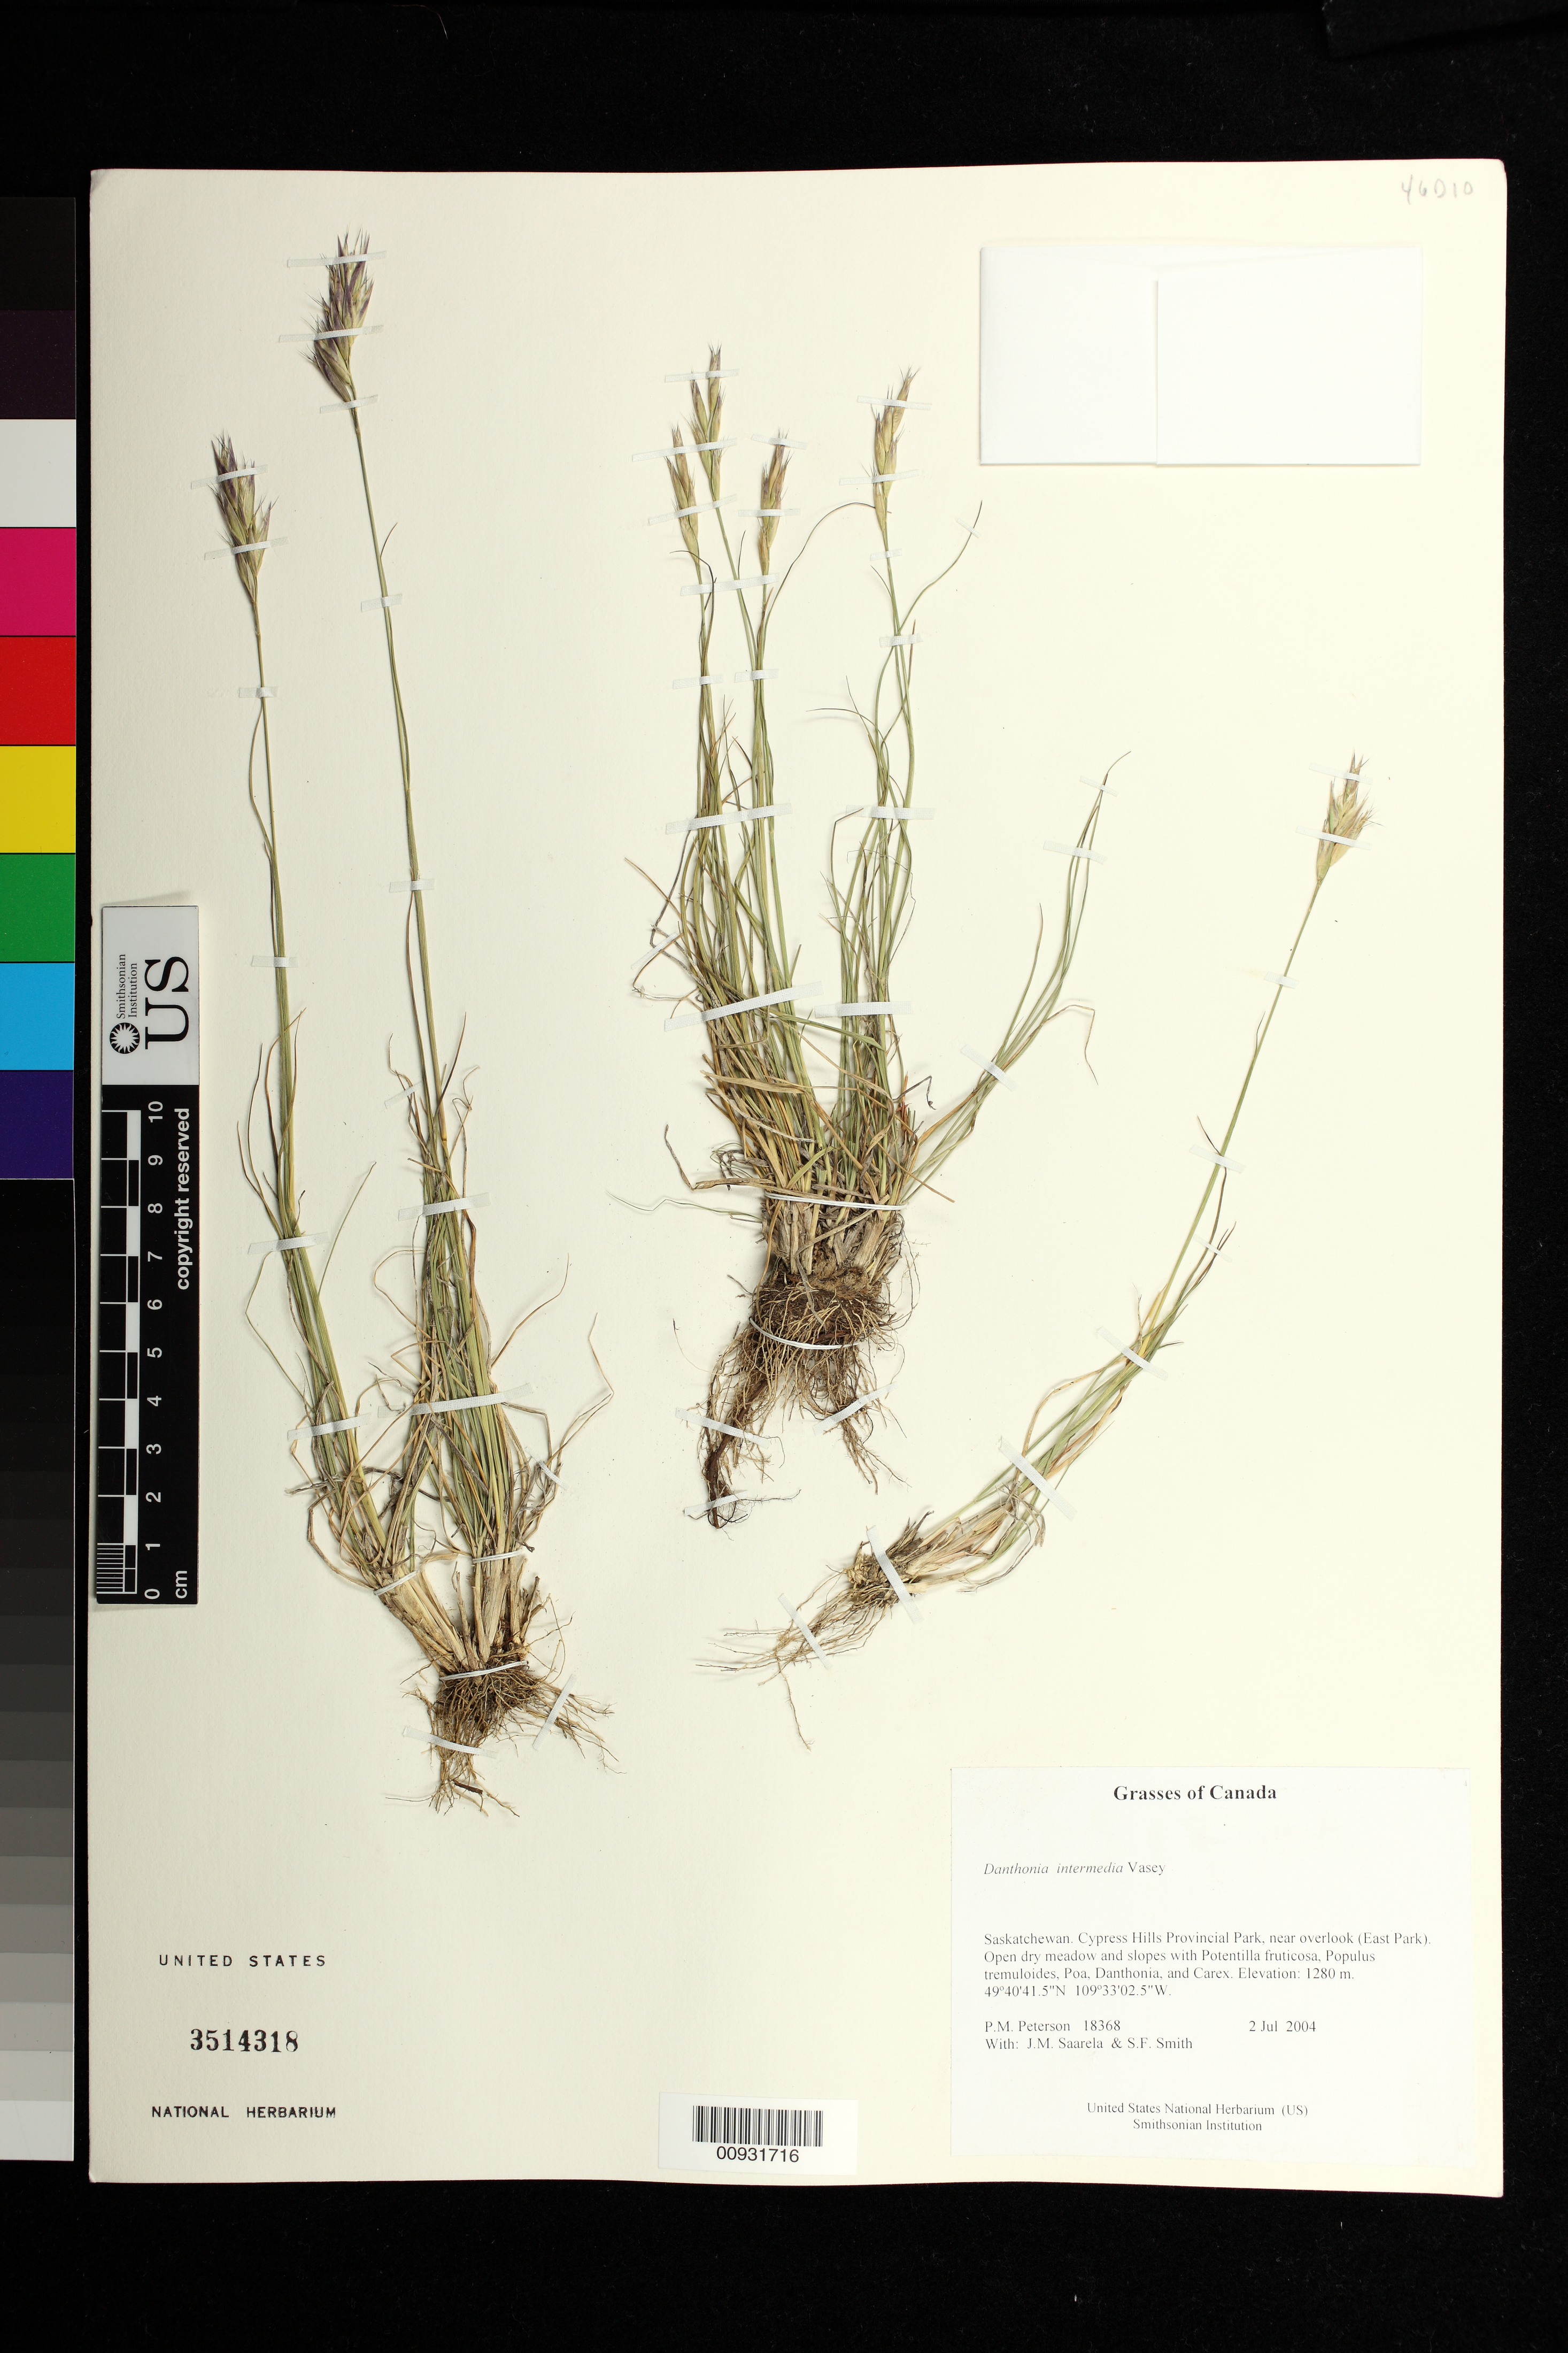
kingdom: Plantae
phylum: Tracheophyta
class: Liliopsida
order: Poales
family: Poaceae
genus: Danthonia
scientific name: Danthonia intermedia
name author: Vasey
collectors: P. M. Peterson, J. Saarela & S.F. Smith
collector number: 18368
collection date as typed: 02 Jul 2004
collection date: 2004-07-02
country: Canada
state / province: Saskatchewan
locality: Cypress Hills Provincial Park, near overlook (East Park). Open dry meadow and slopes with Potentilla fruticosa, Populus tremuloides, Poa, Danthonia, and Carex.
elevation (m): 1280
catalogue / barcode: US 3514318